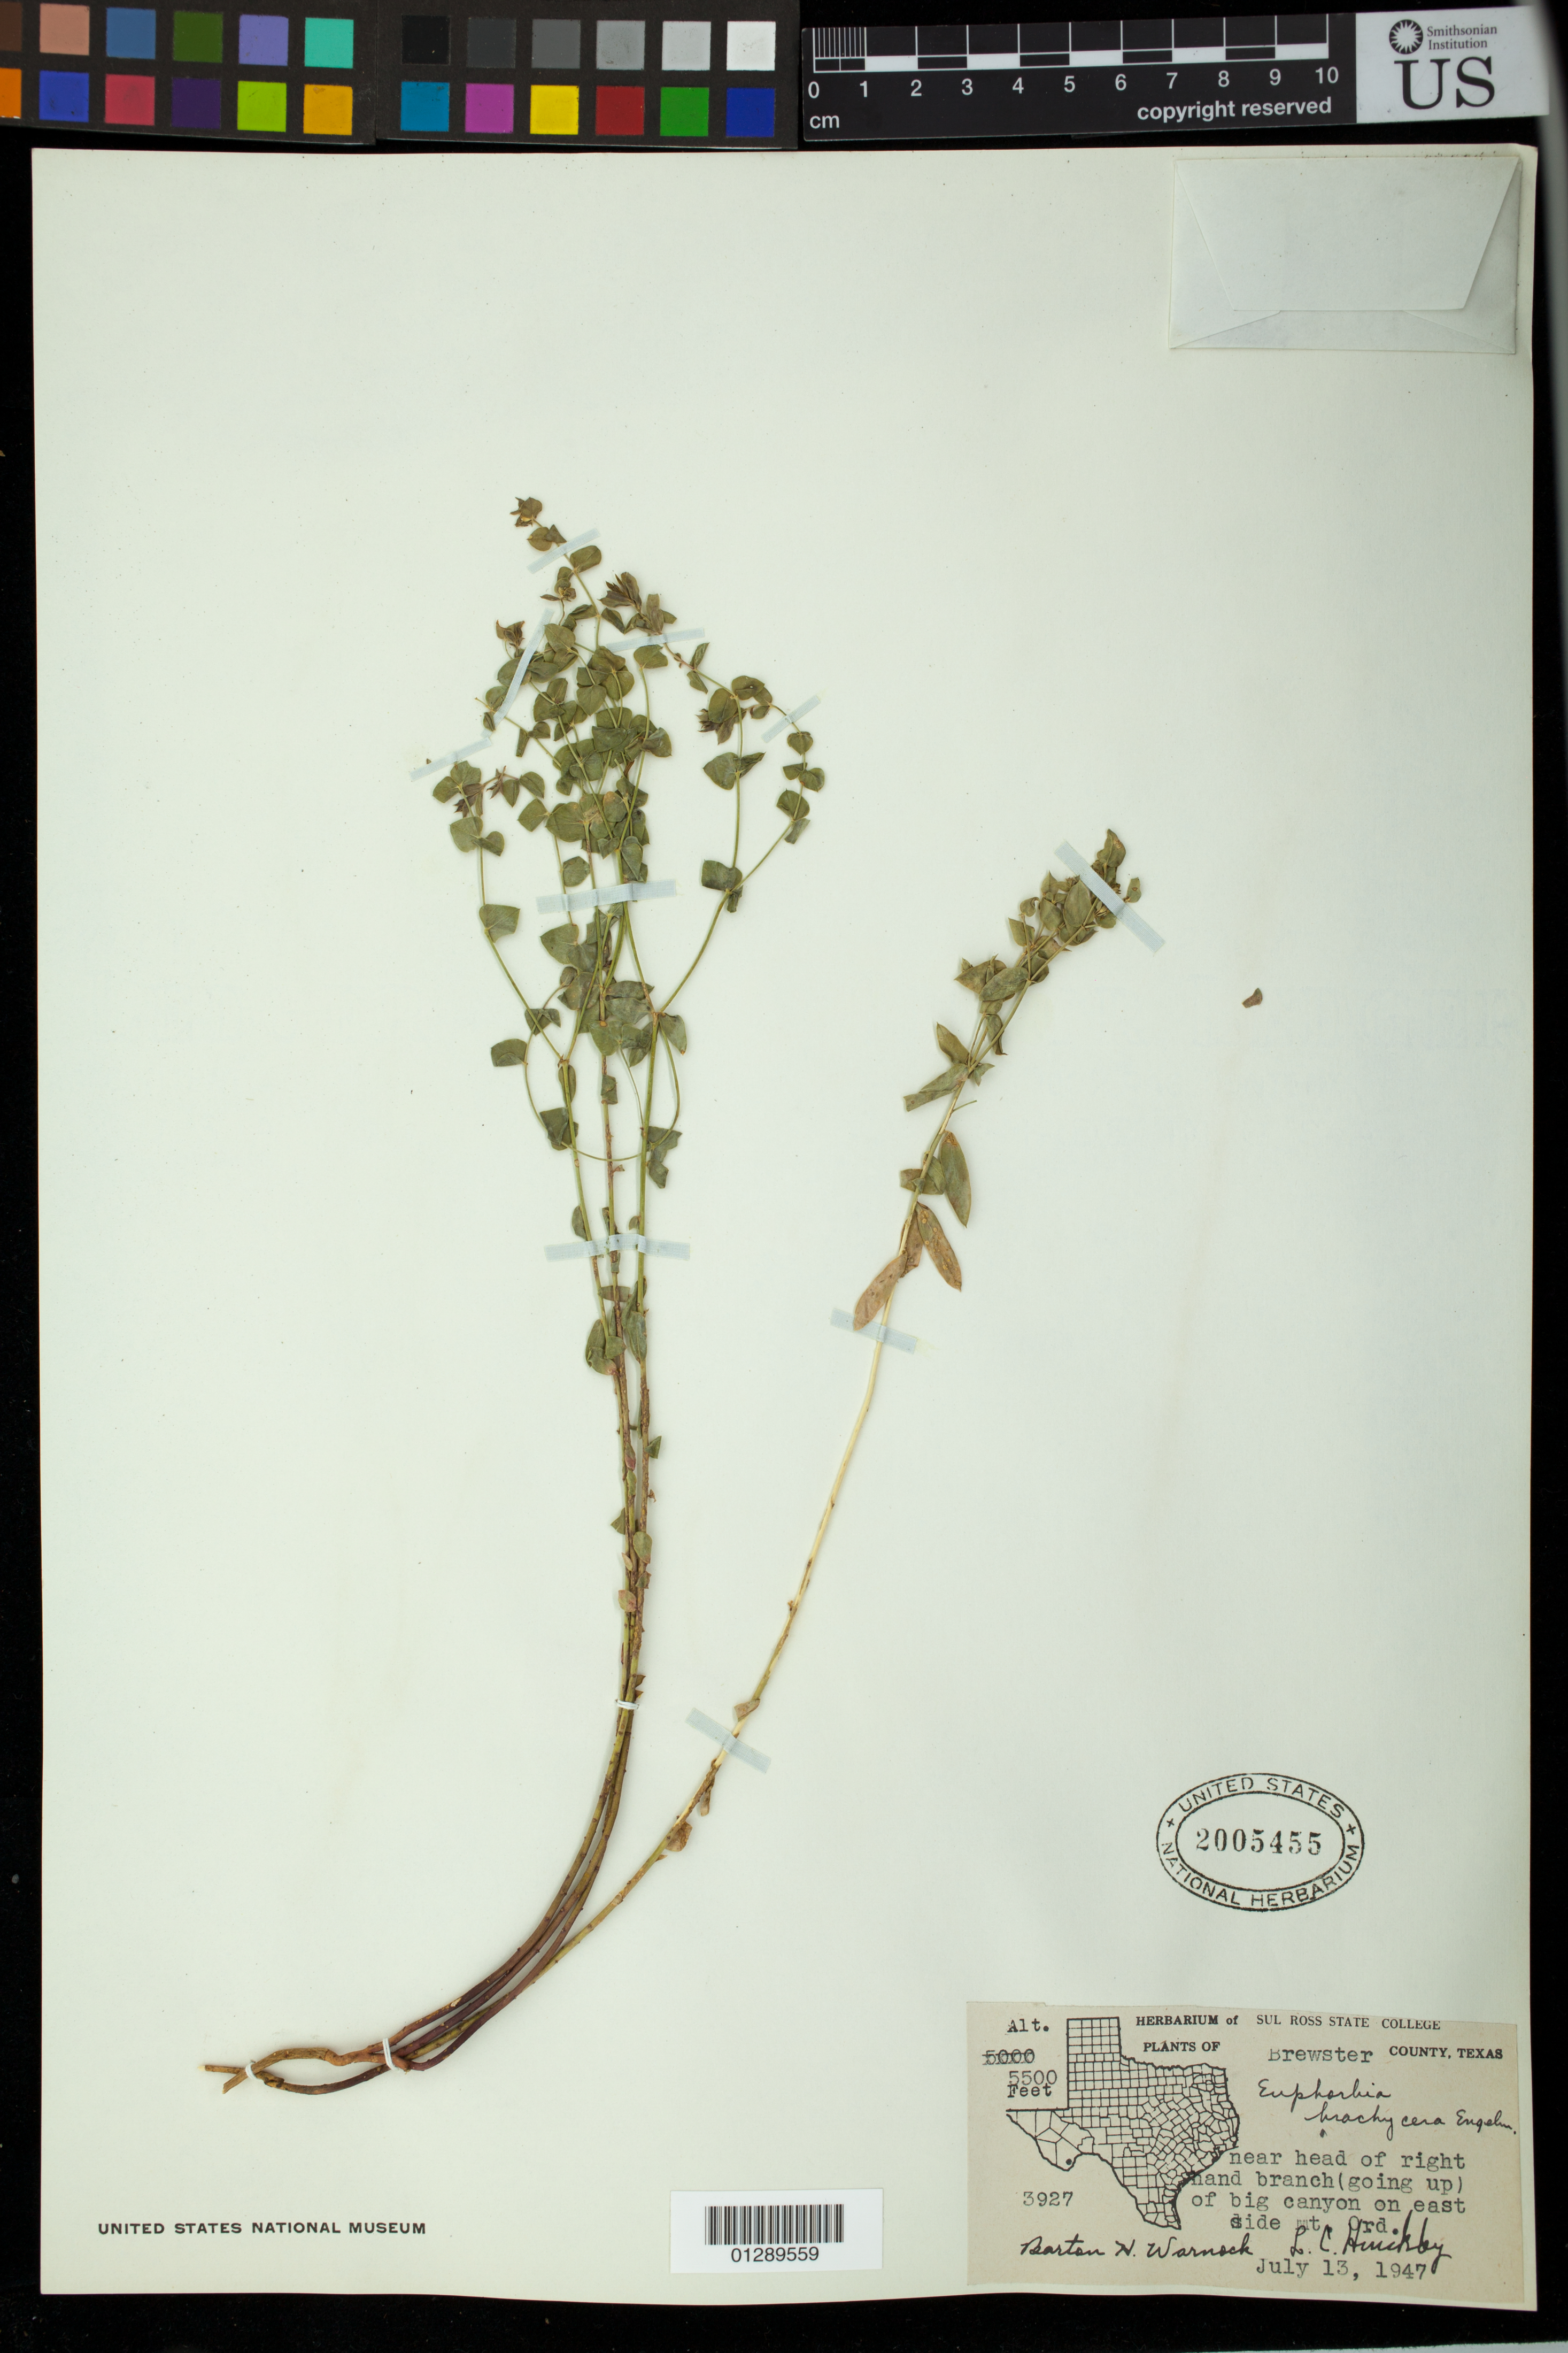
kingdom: Plantae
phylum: Tracheophyta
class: Magnoliopsida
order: Malpighiales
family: Euphorbiaceae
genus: Euphorbia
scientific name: Euphorbia brachycera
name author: Engelm. in Emory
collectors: B. H. Warnock & L. Hinckley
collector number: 3927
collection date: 1947-07-13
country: United States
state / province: Texas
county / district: Brewster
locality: near head of right hand branch (going up) of big canyon on east side Mt. Ord.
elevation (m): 1676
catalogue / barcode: US 2005455